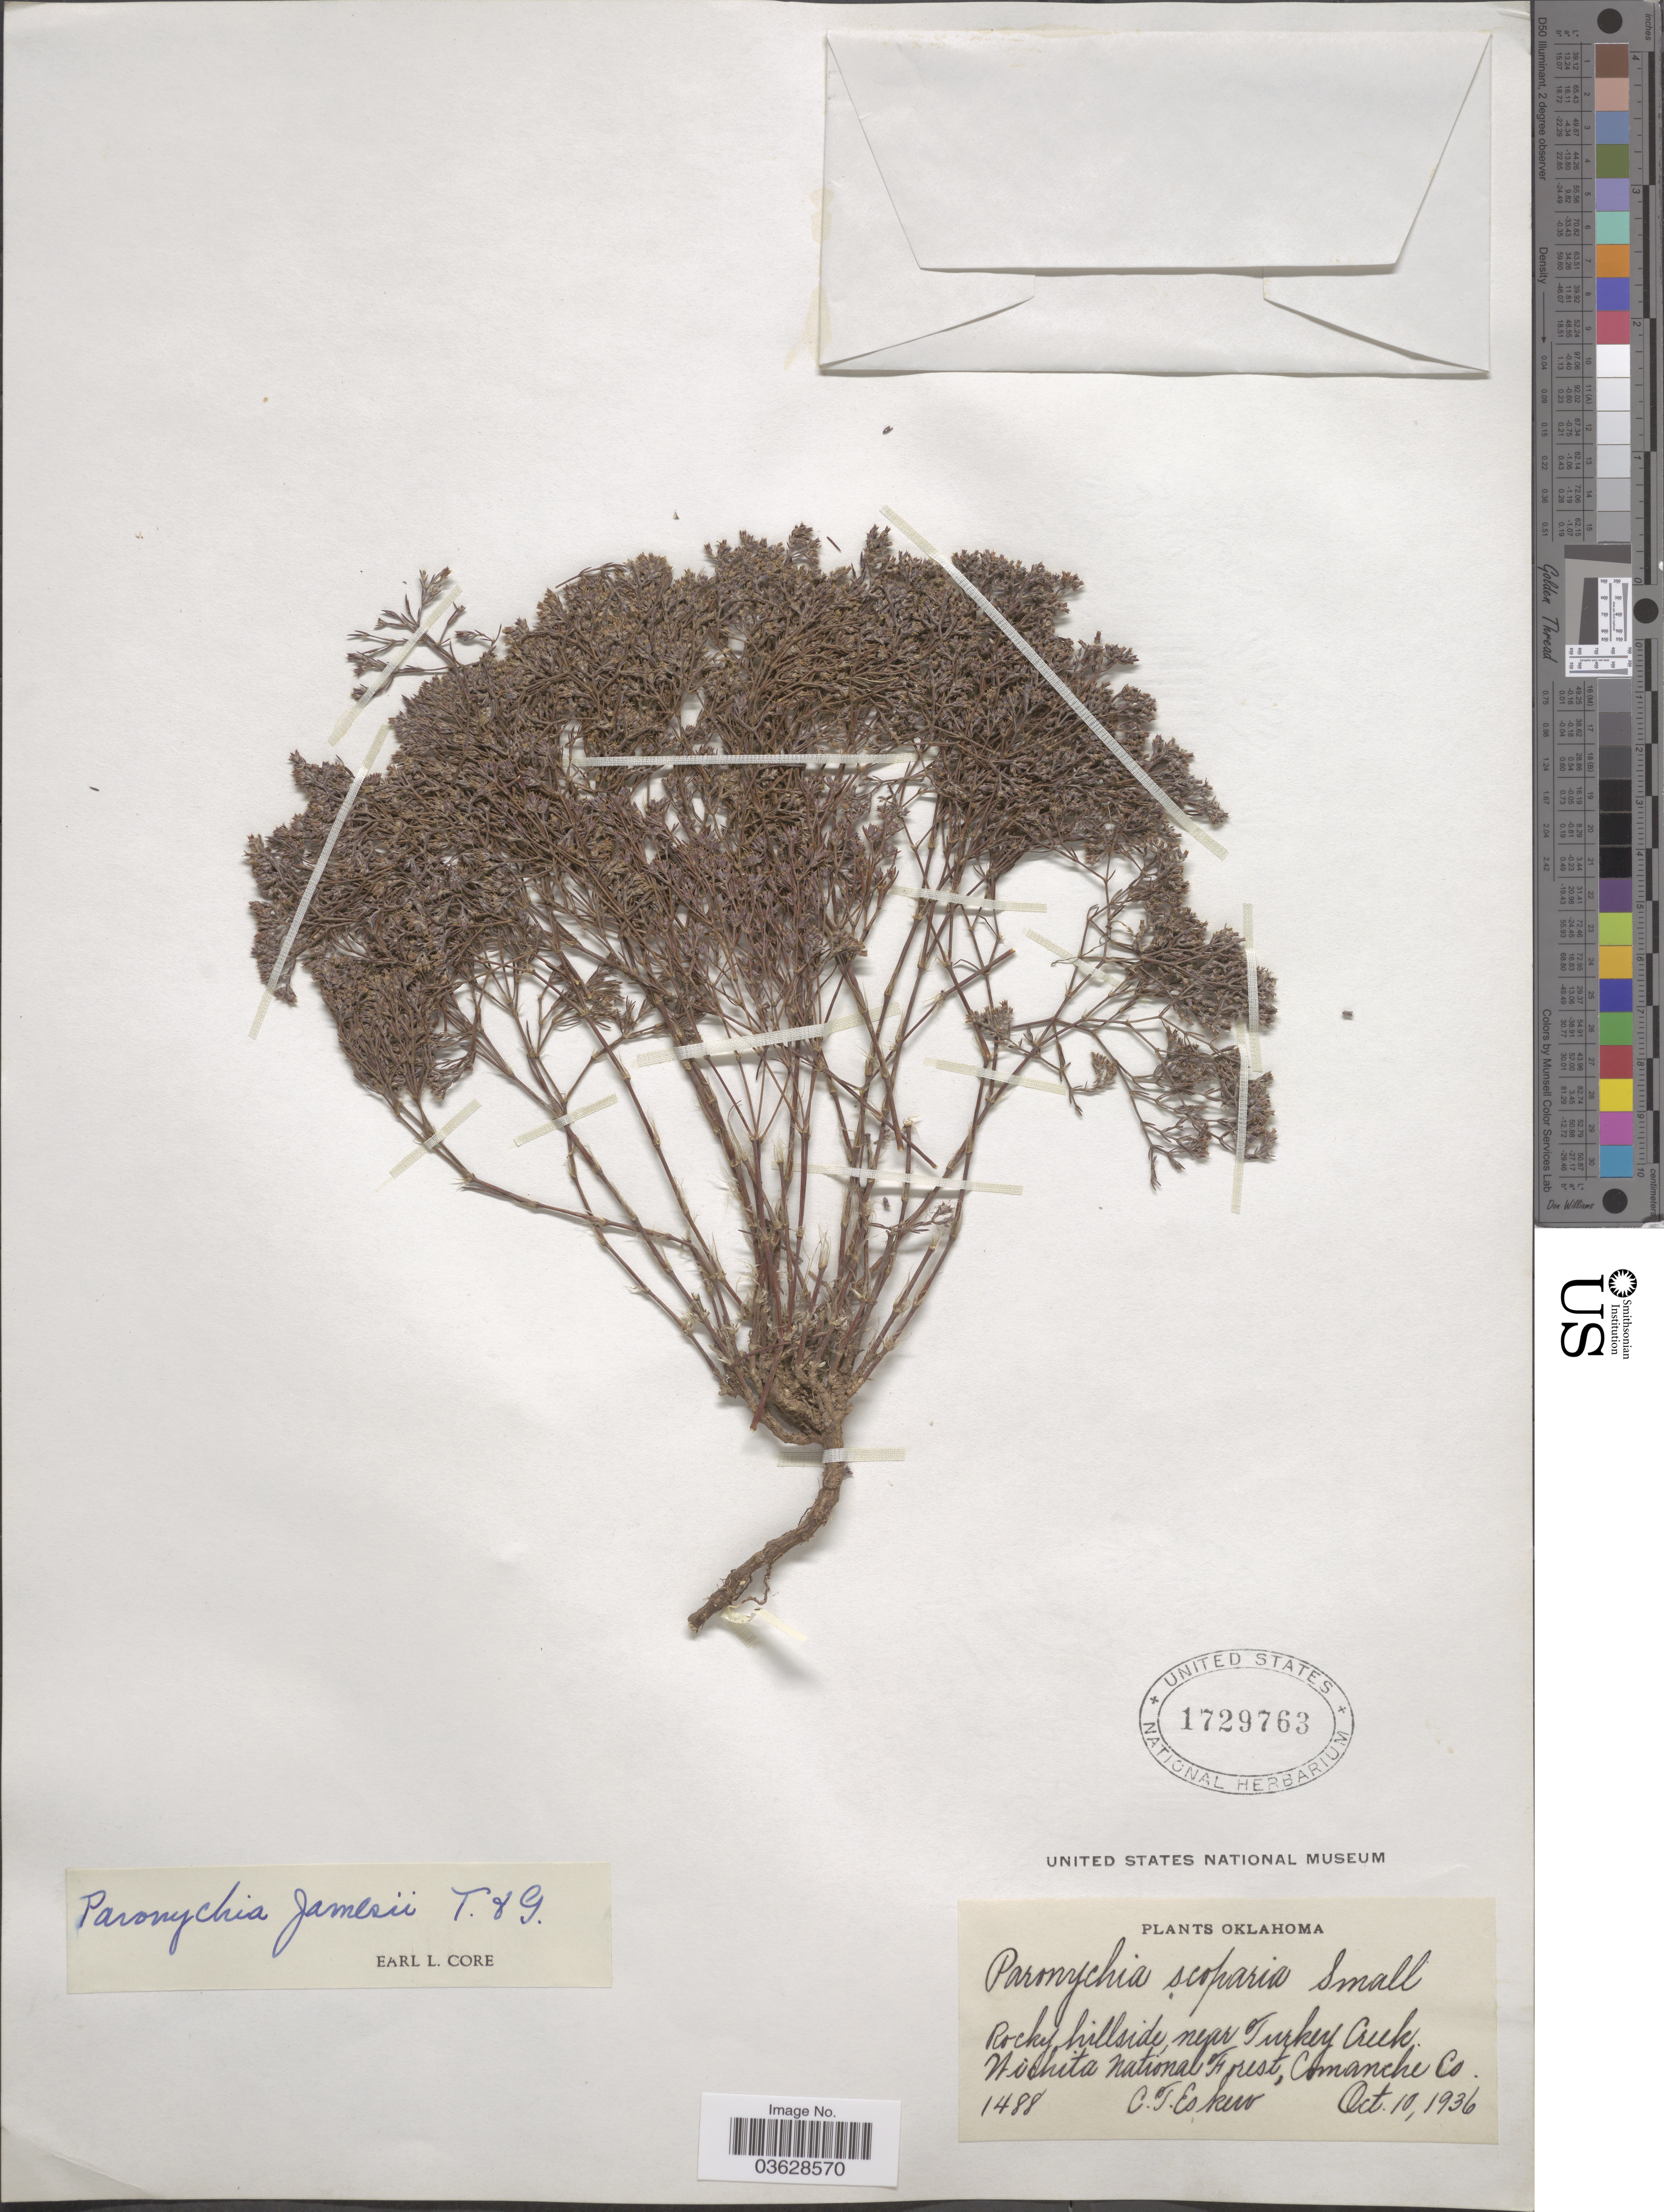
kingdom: Plantae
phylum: Tracheophyta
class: Magnoliopsida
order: Caryophyllales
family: Caryophyllaceae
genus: Paronychia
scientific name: Paronychia jamesii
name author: Torr. & A. Gray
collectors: C. Eskew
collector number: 1488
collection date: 1936-10-10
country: United States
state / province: Oklahoma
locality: Rocky hillside near Turkey Creek. Wichita National Forest, Comanche Co.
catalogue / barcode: US 1729763